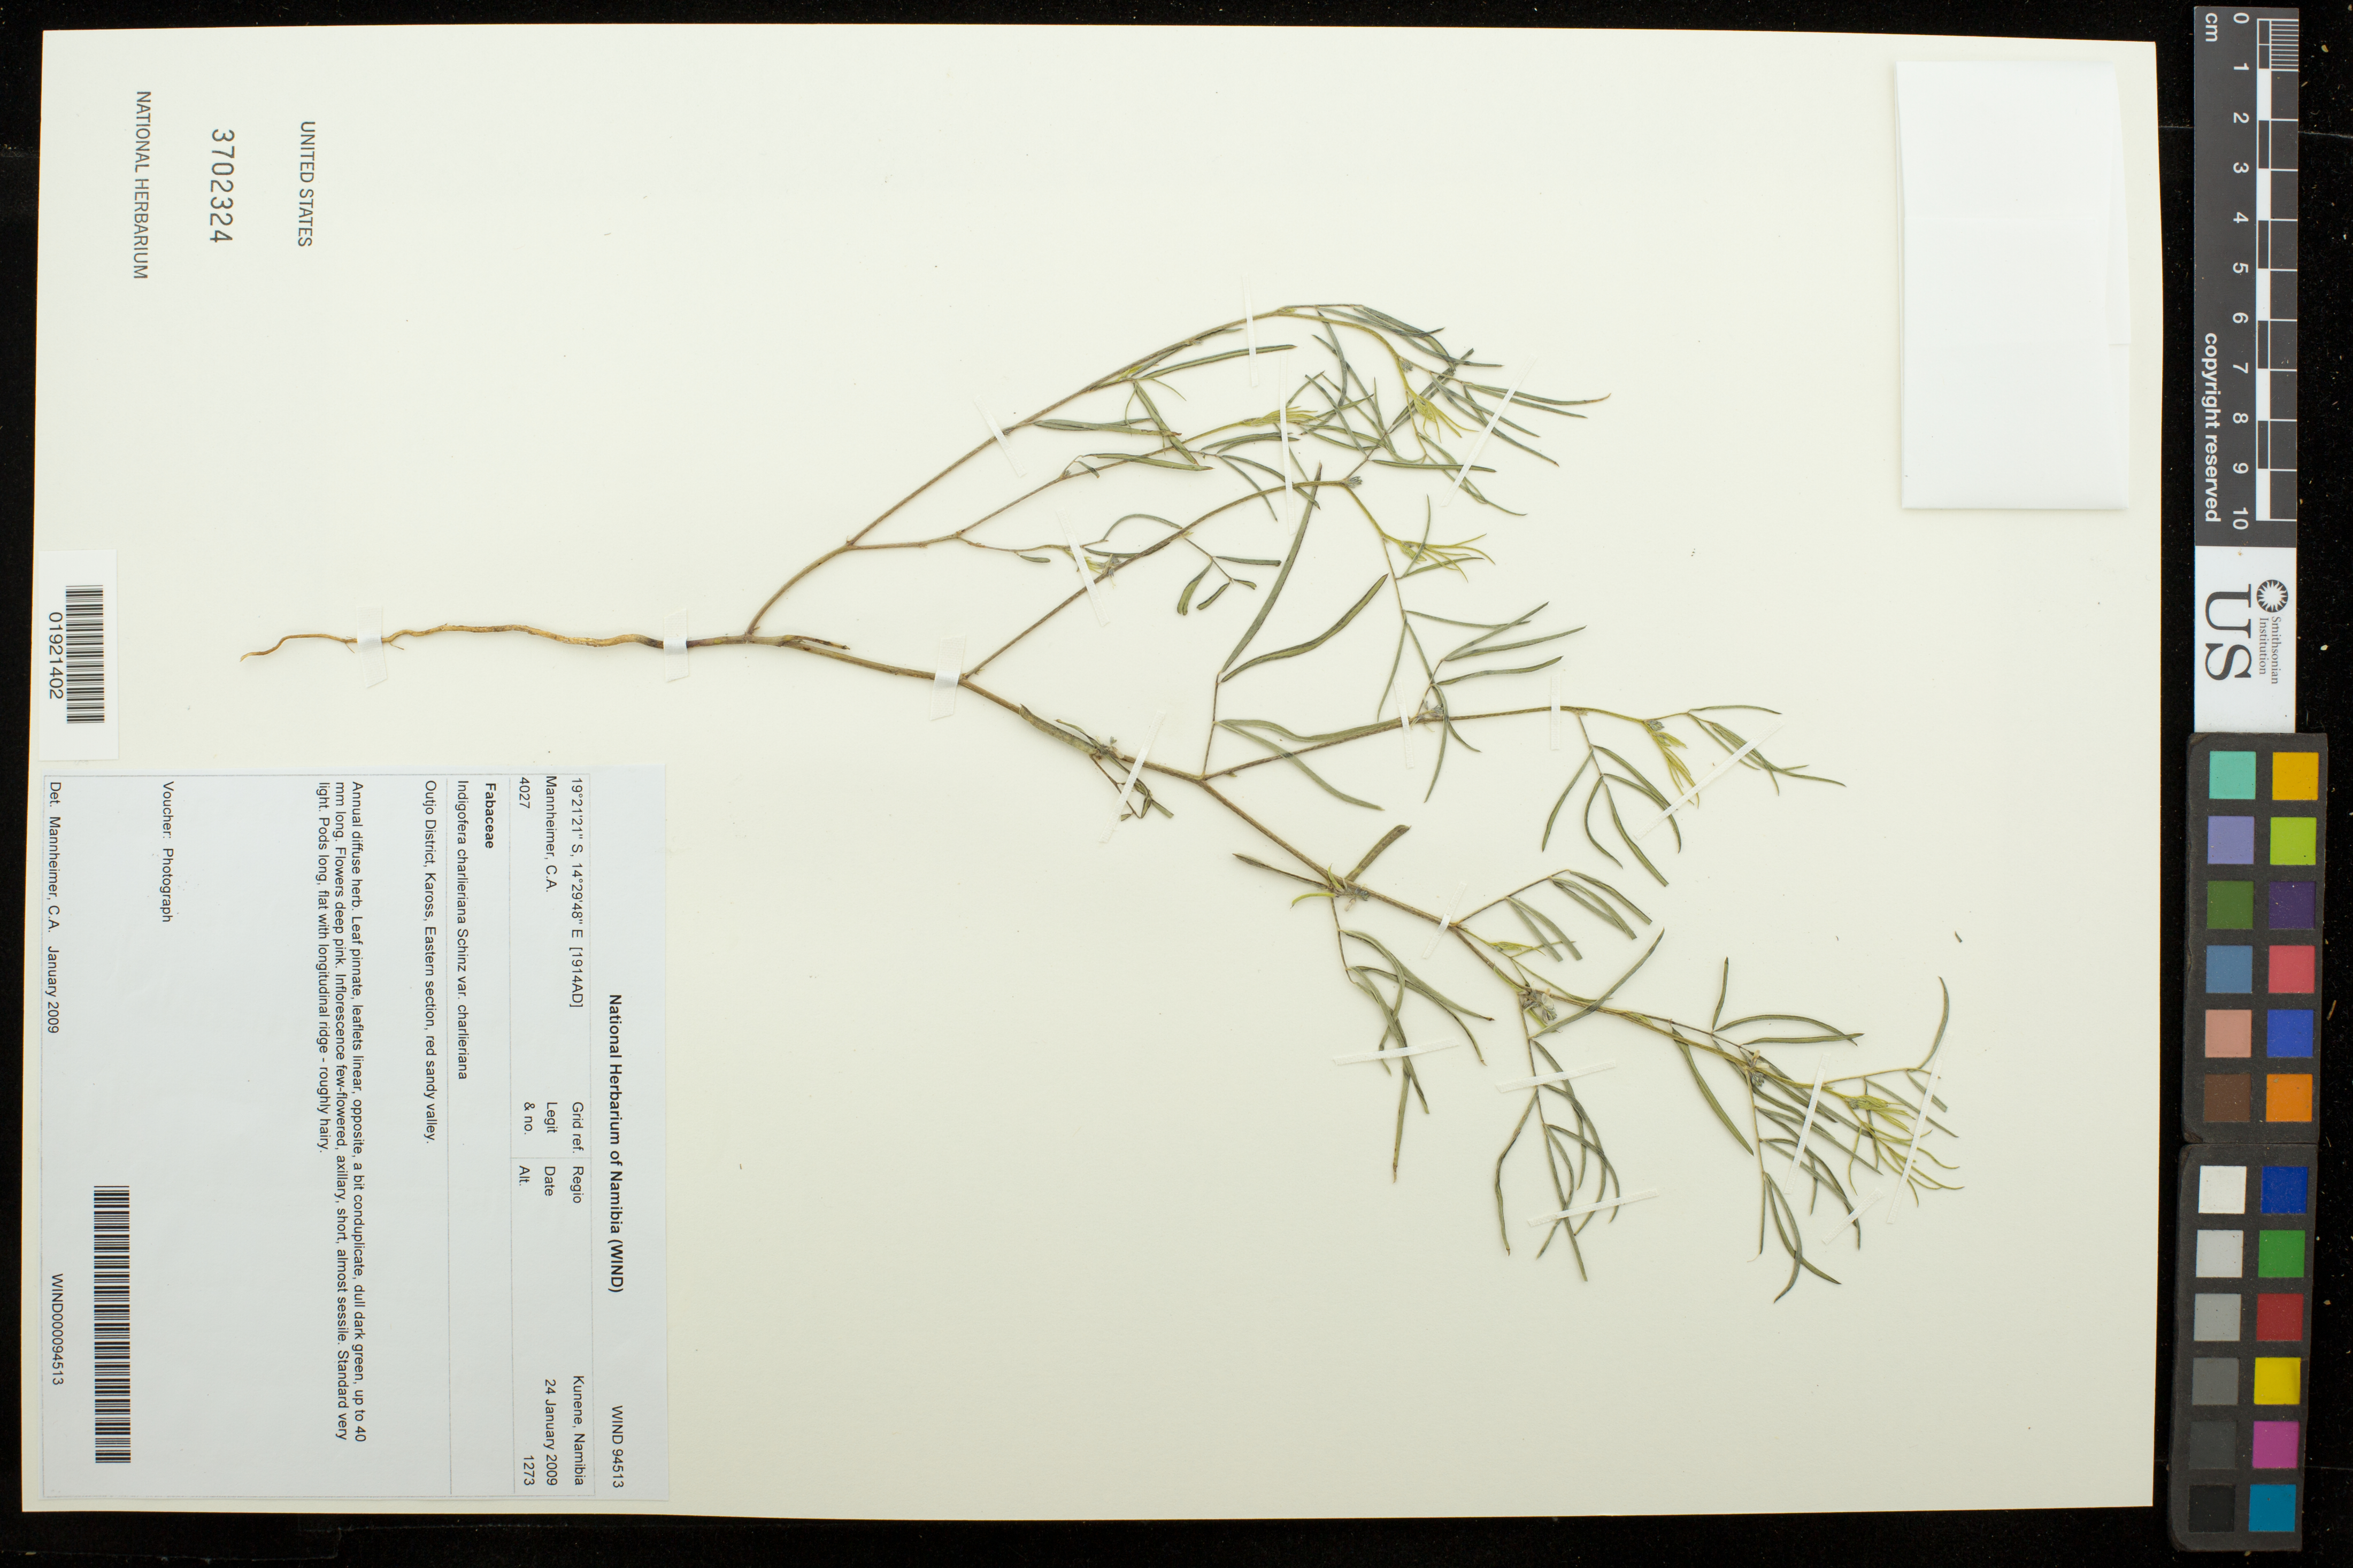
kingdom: Plantae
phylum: Tracheophyta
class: Magnoliopsida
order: Fabales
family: Fabaceae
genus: Indigofera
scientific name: Indigofera charlieriana var. charlieriana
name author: Schinz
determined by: Mannheimer, C. A.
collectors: C. A. Mannheimer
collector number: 4027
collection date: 2009-01-24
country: Namibia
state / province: Kunene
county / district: Outjo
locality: Kaross, Eastern section, red sandy valley.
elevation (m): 1273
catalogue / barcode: US 3702324